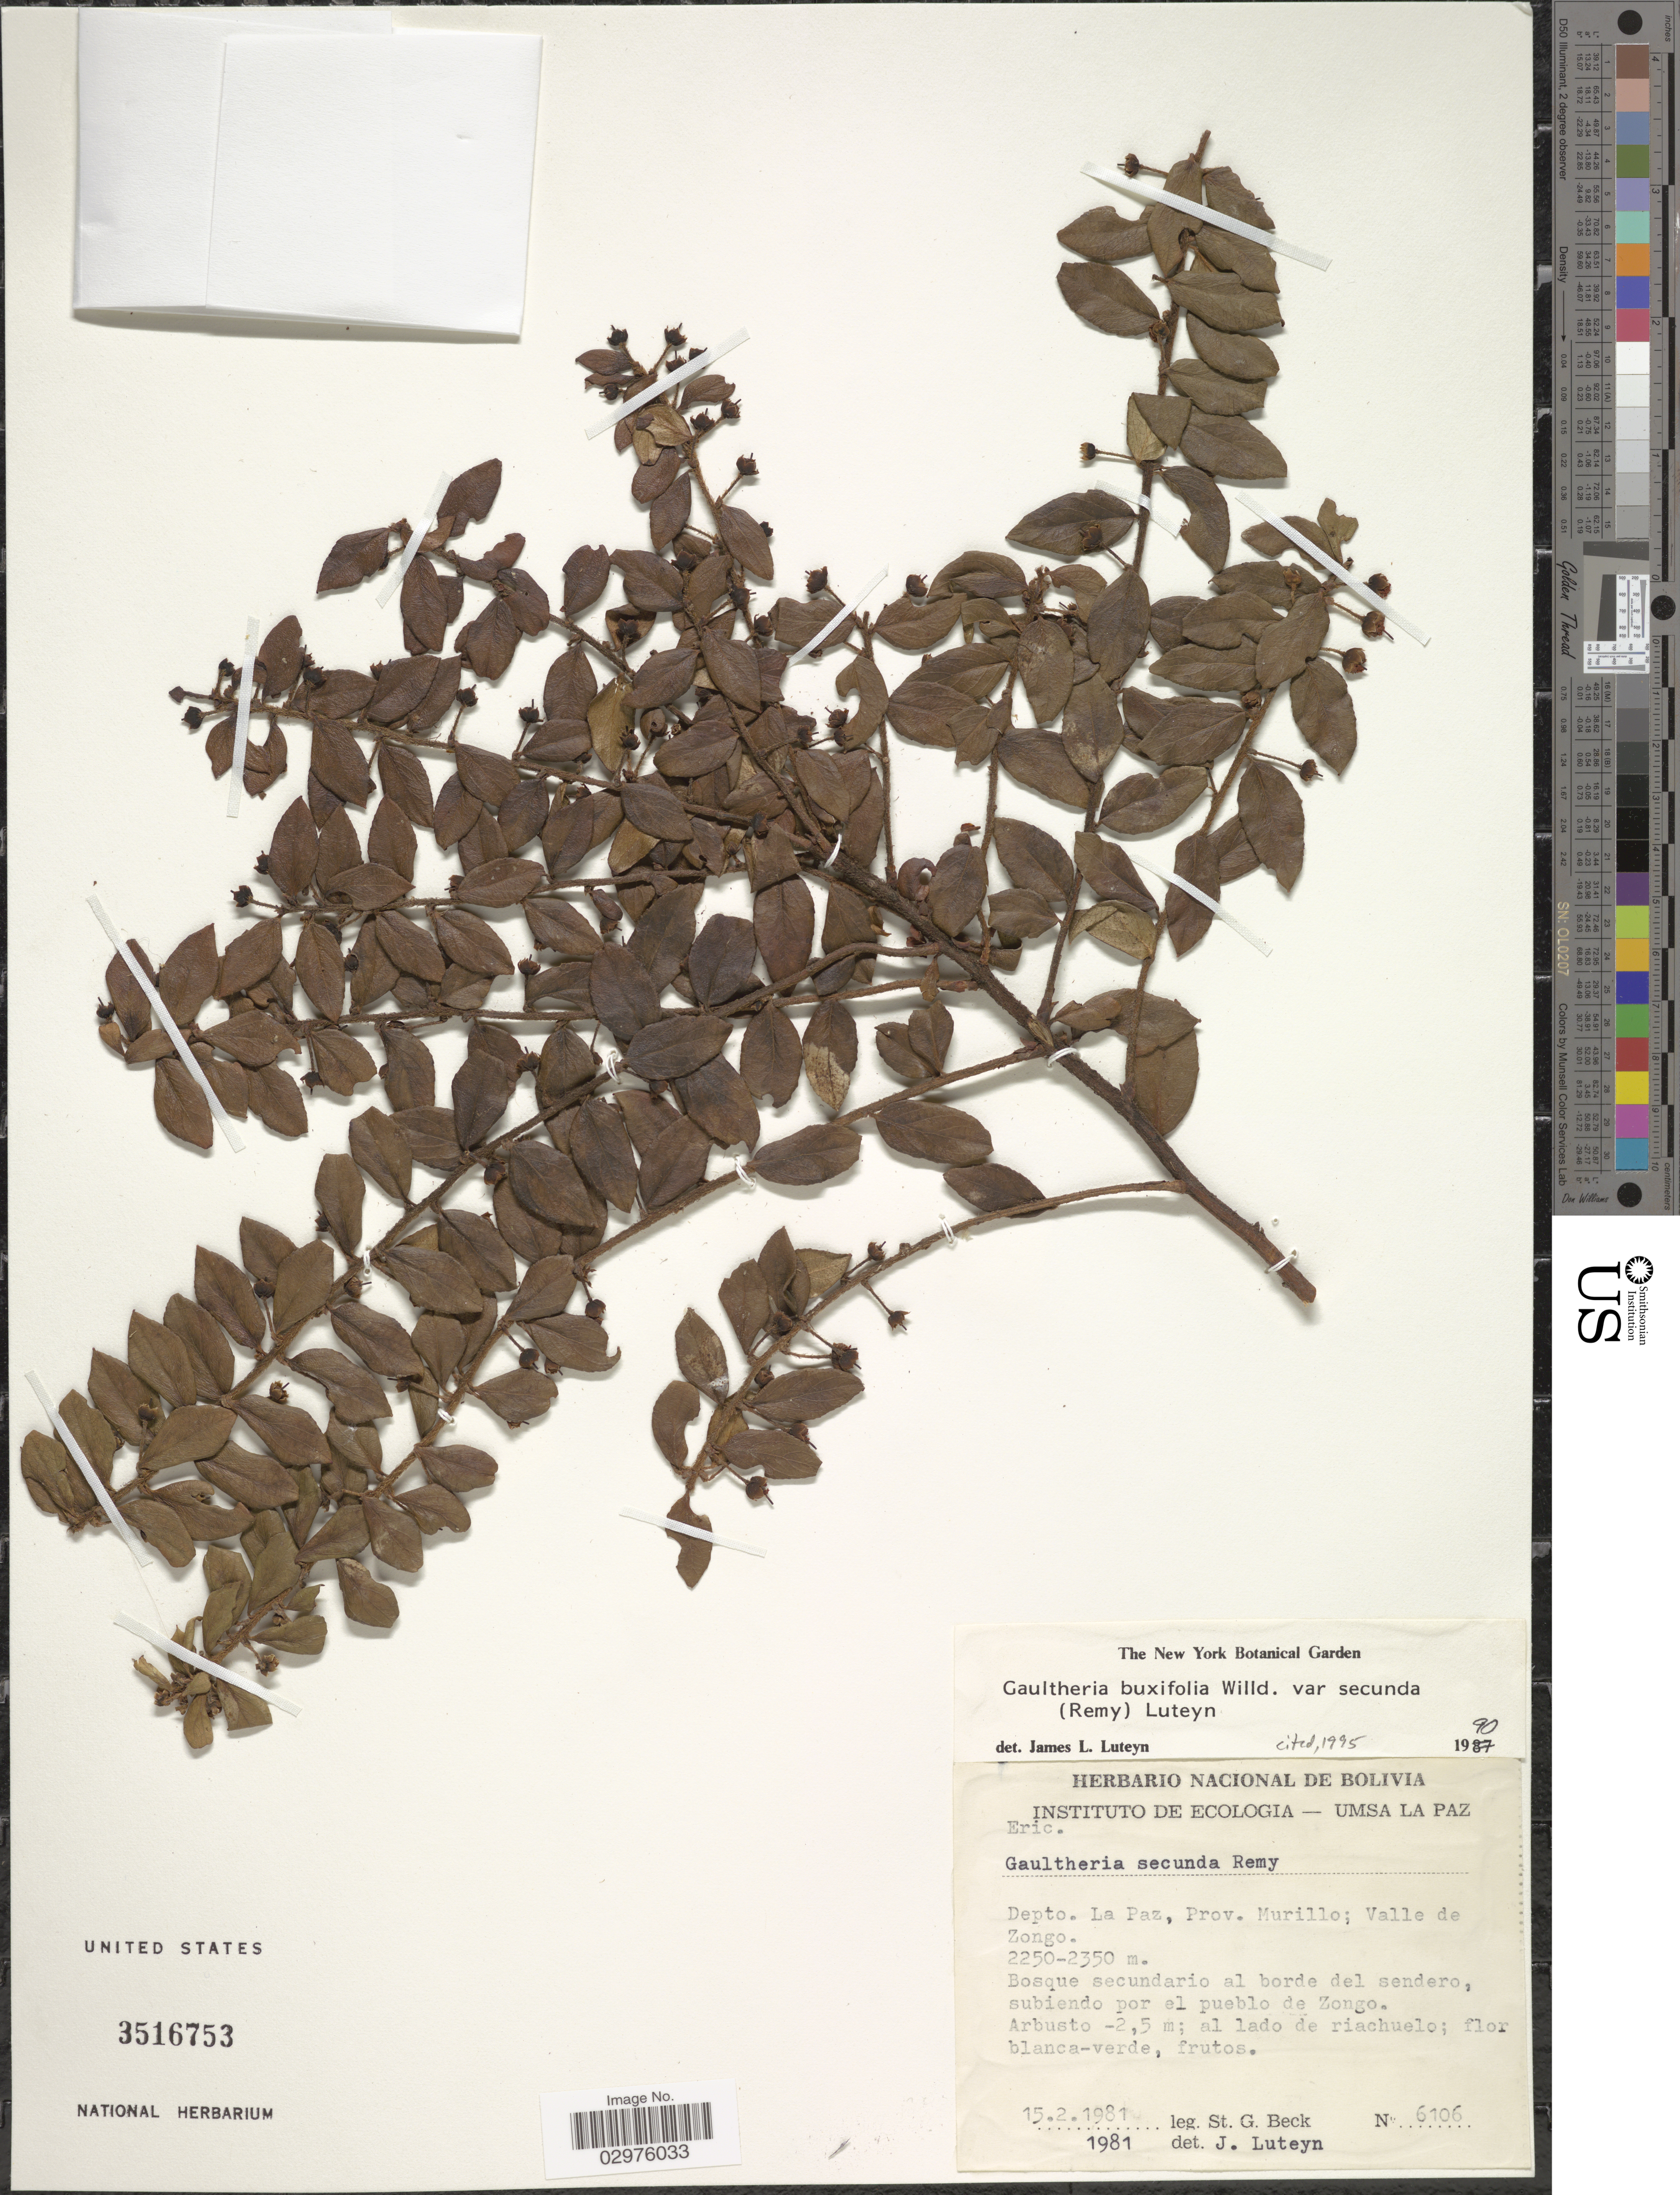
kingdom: Plantae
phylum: Tracheophyta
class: Magnoliopsida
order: Ericales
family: Ericaceae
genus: Gaultheria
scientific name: Gaultheria buxifolia var. secunda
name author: (J. Rémy) Luteyn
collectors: S. Beck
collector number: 6106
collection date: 1981-02-15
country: Bolivia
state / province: La Paz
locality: Depto. La Paz, Prov. Murillo; Valle de Zongo. Bosque secundario al borde del sendero, subiendo por el pueblo de Zongo.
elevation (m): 2250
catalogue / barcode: US 3516753